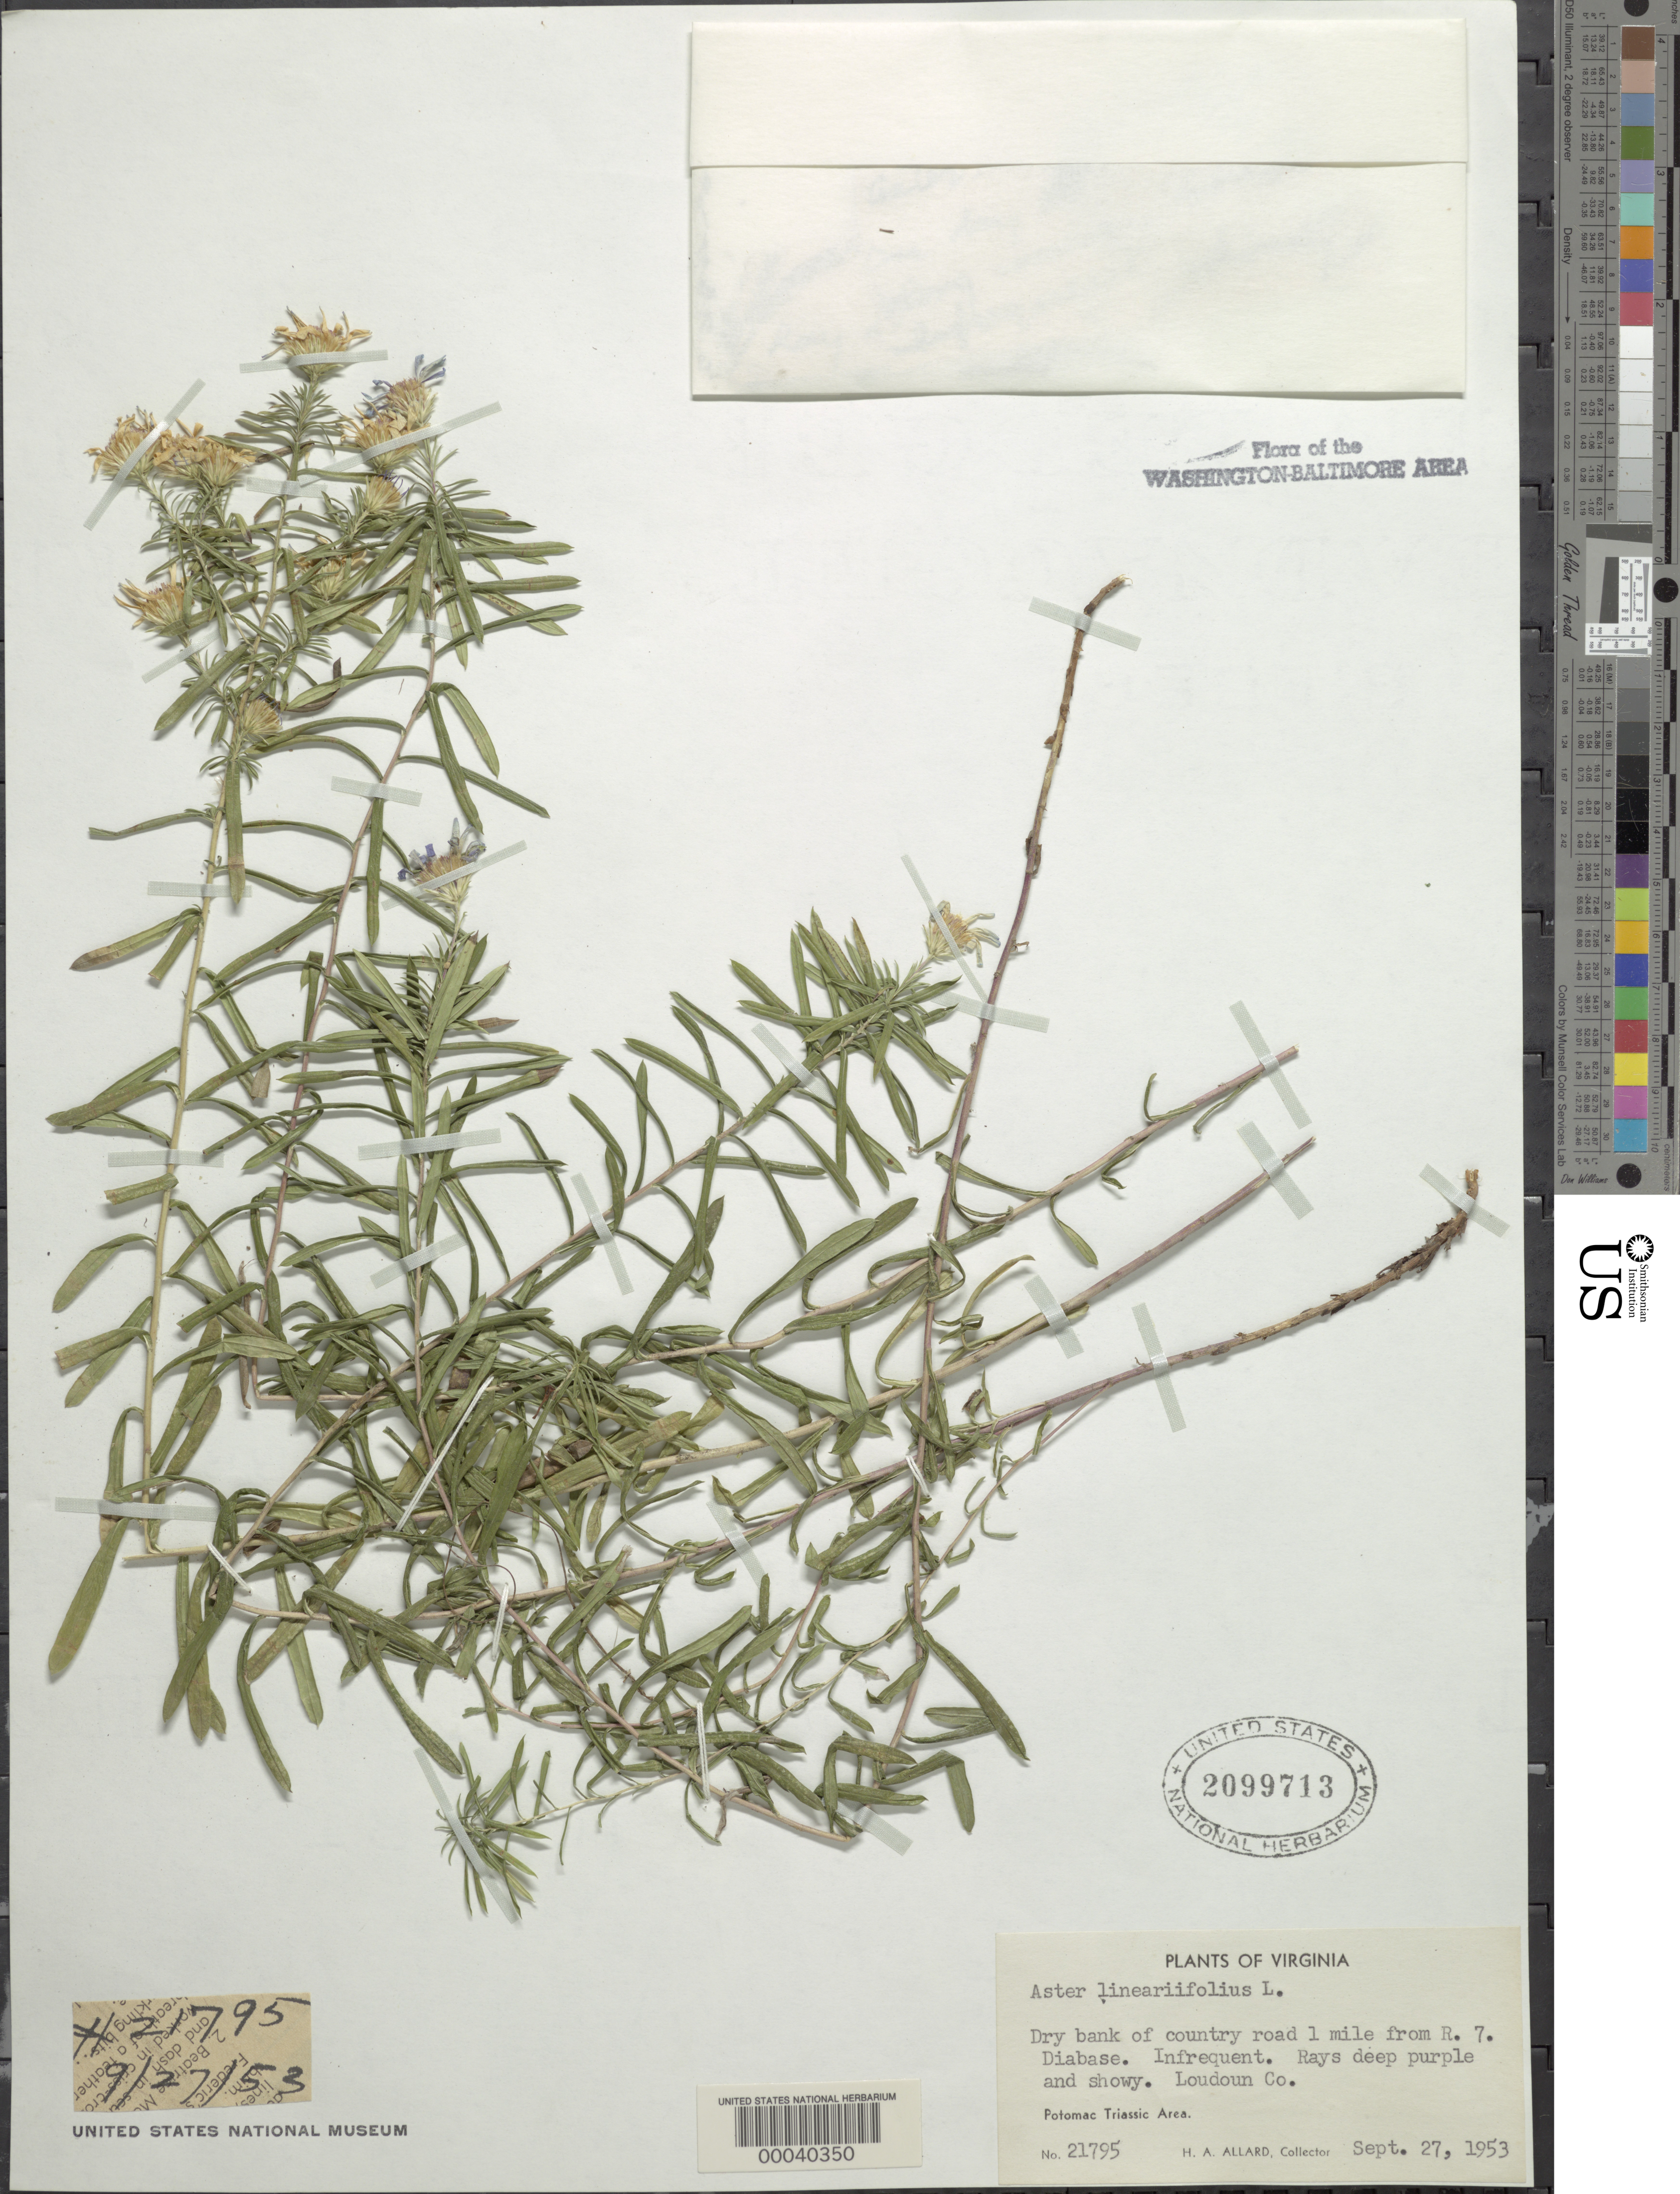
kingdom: Plantae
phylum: Tracheophyta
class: Magnoliopsida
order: Asterales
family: Asteraceae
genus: Ionactis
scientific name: Ionactis linariifolia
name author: (L.) Greene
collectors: H. A. Allard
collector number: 21795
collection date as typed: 27 Sep 1953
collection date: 1953-09-27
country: United States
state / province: Virginia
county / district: Loudoun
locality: Country Road near Rt. 7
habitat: Dry bank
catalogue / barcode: US 2099713